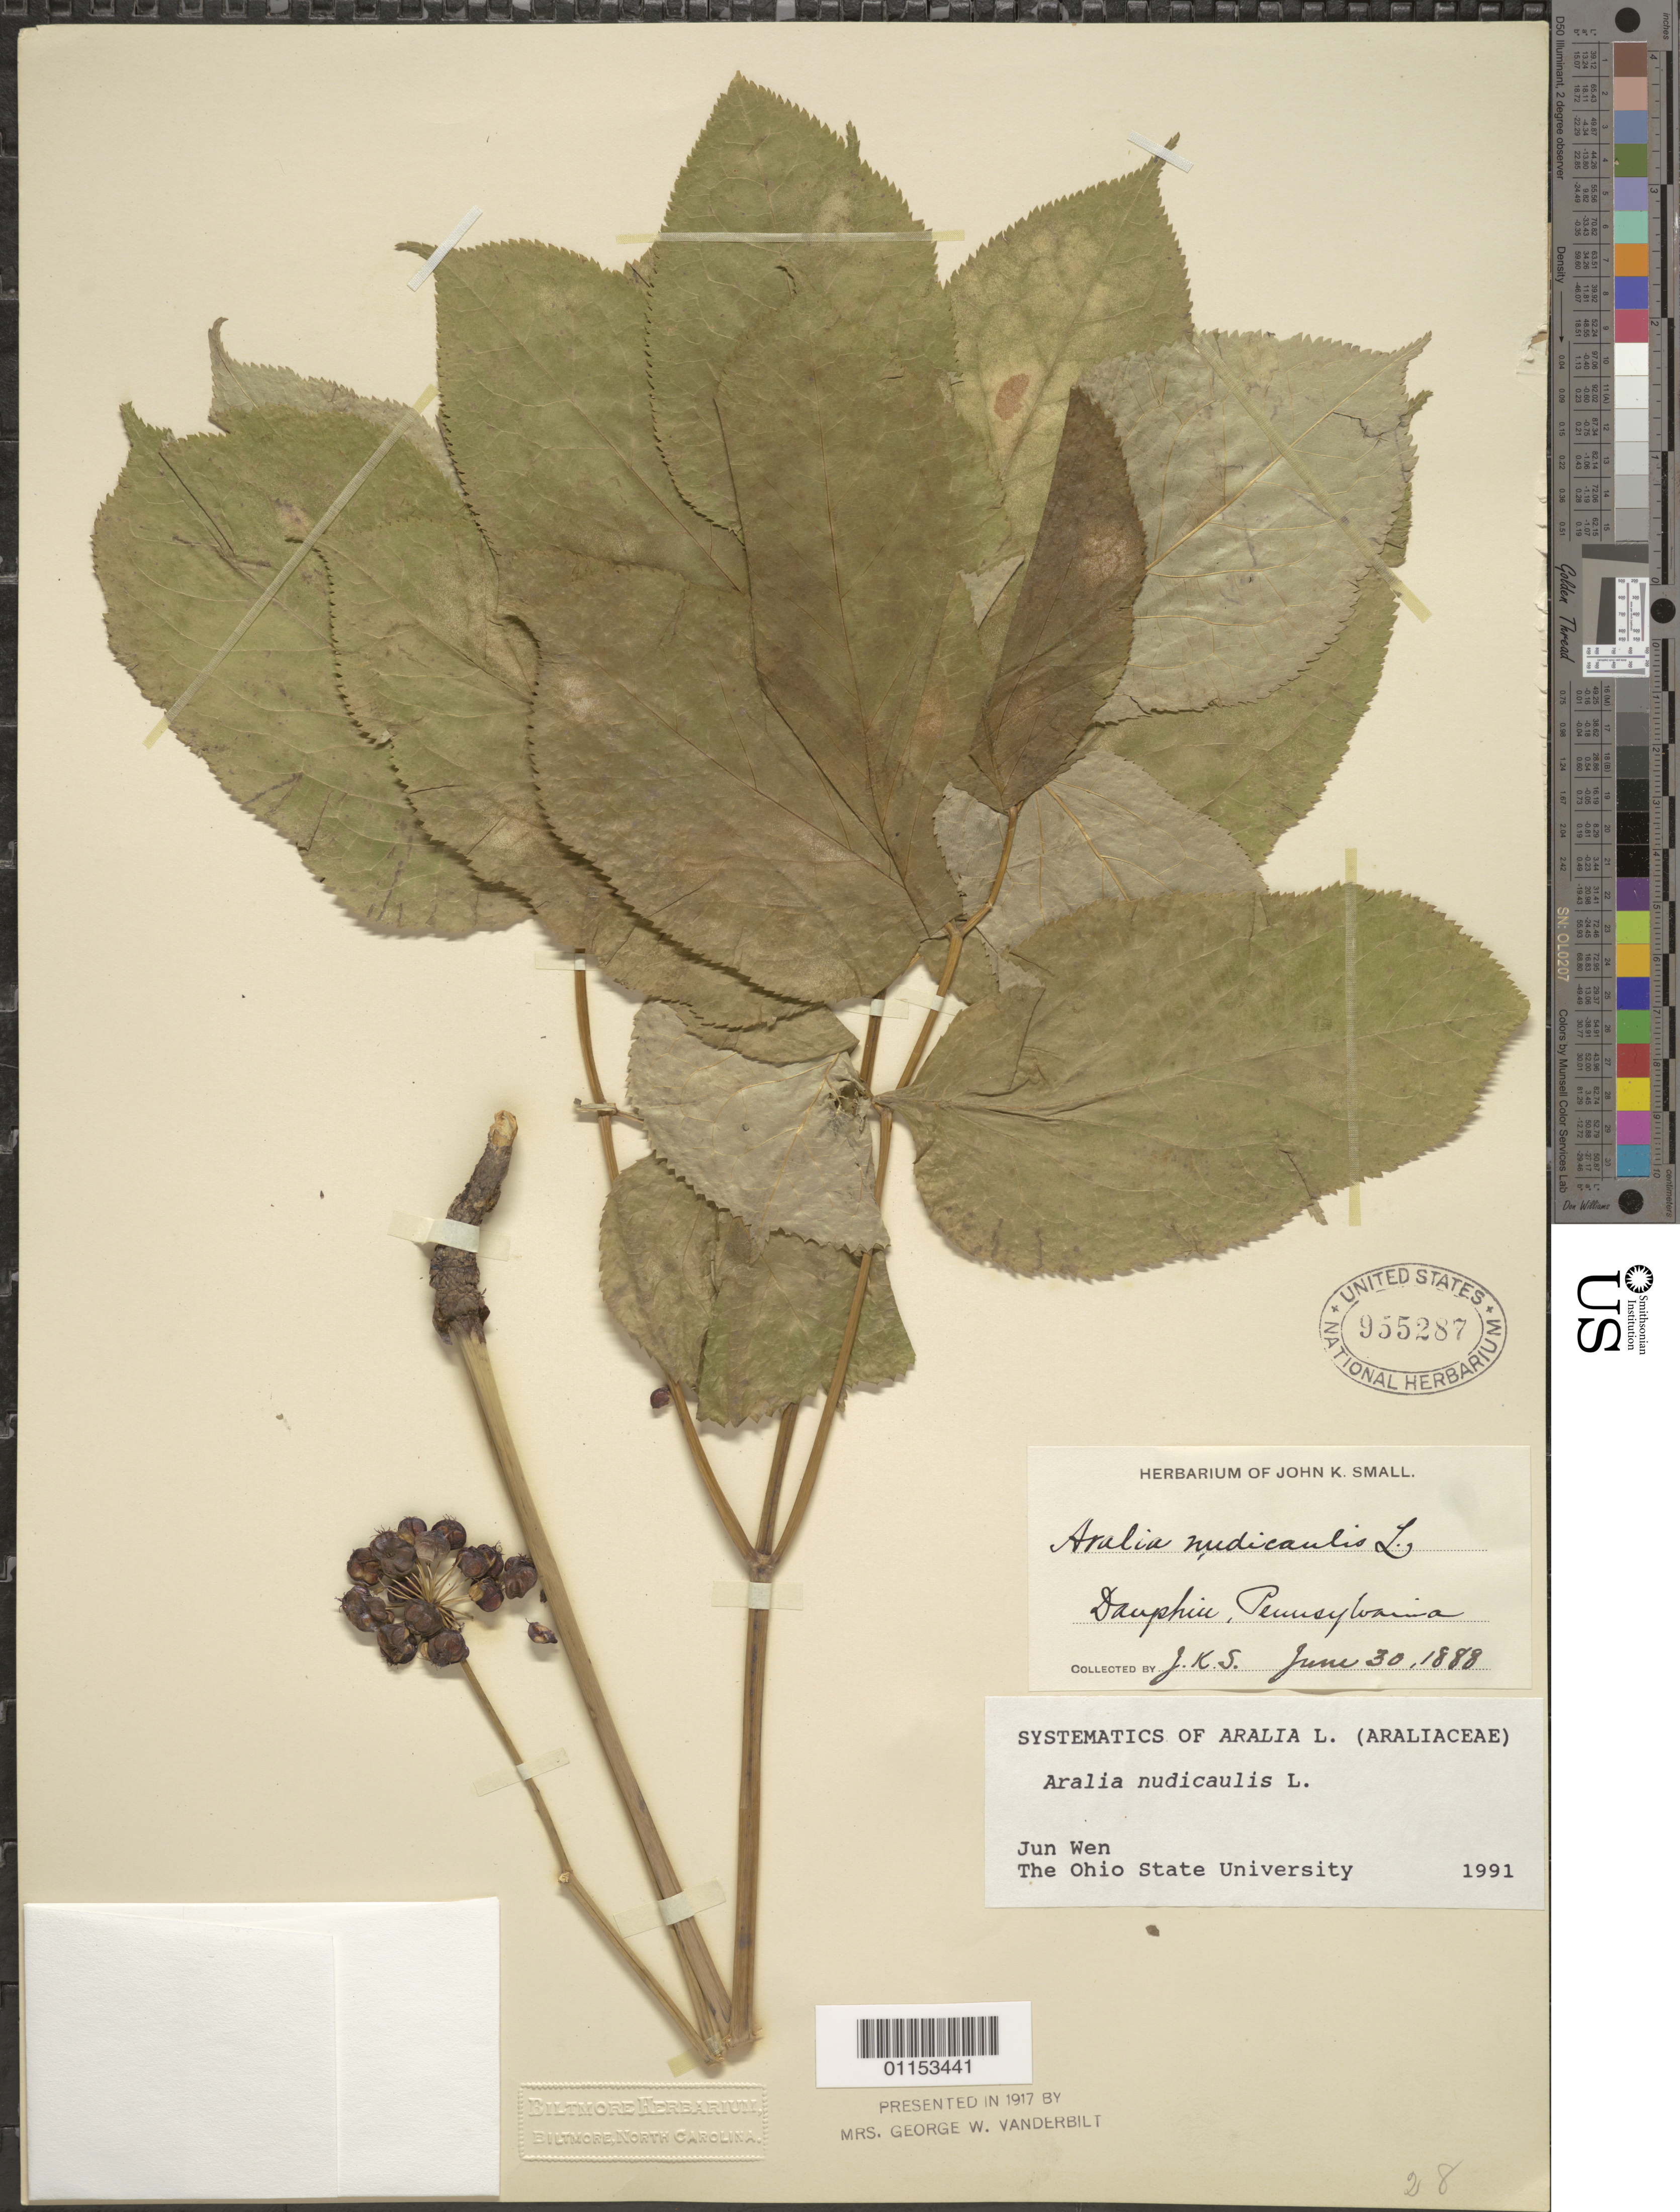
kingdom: Plantae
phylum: Tracheophyta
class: Magnoliopsida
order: Apiales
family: Araliaceae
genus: Aralia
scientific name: Aralia nudicaulis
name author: L.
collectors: J. K. Small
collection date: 1888-06-30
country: United States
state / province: Pennsylvania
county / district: Dauphin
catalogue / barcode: US 955287